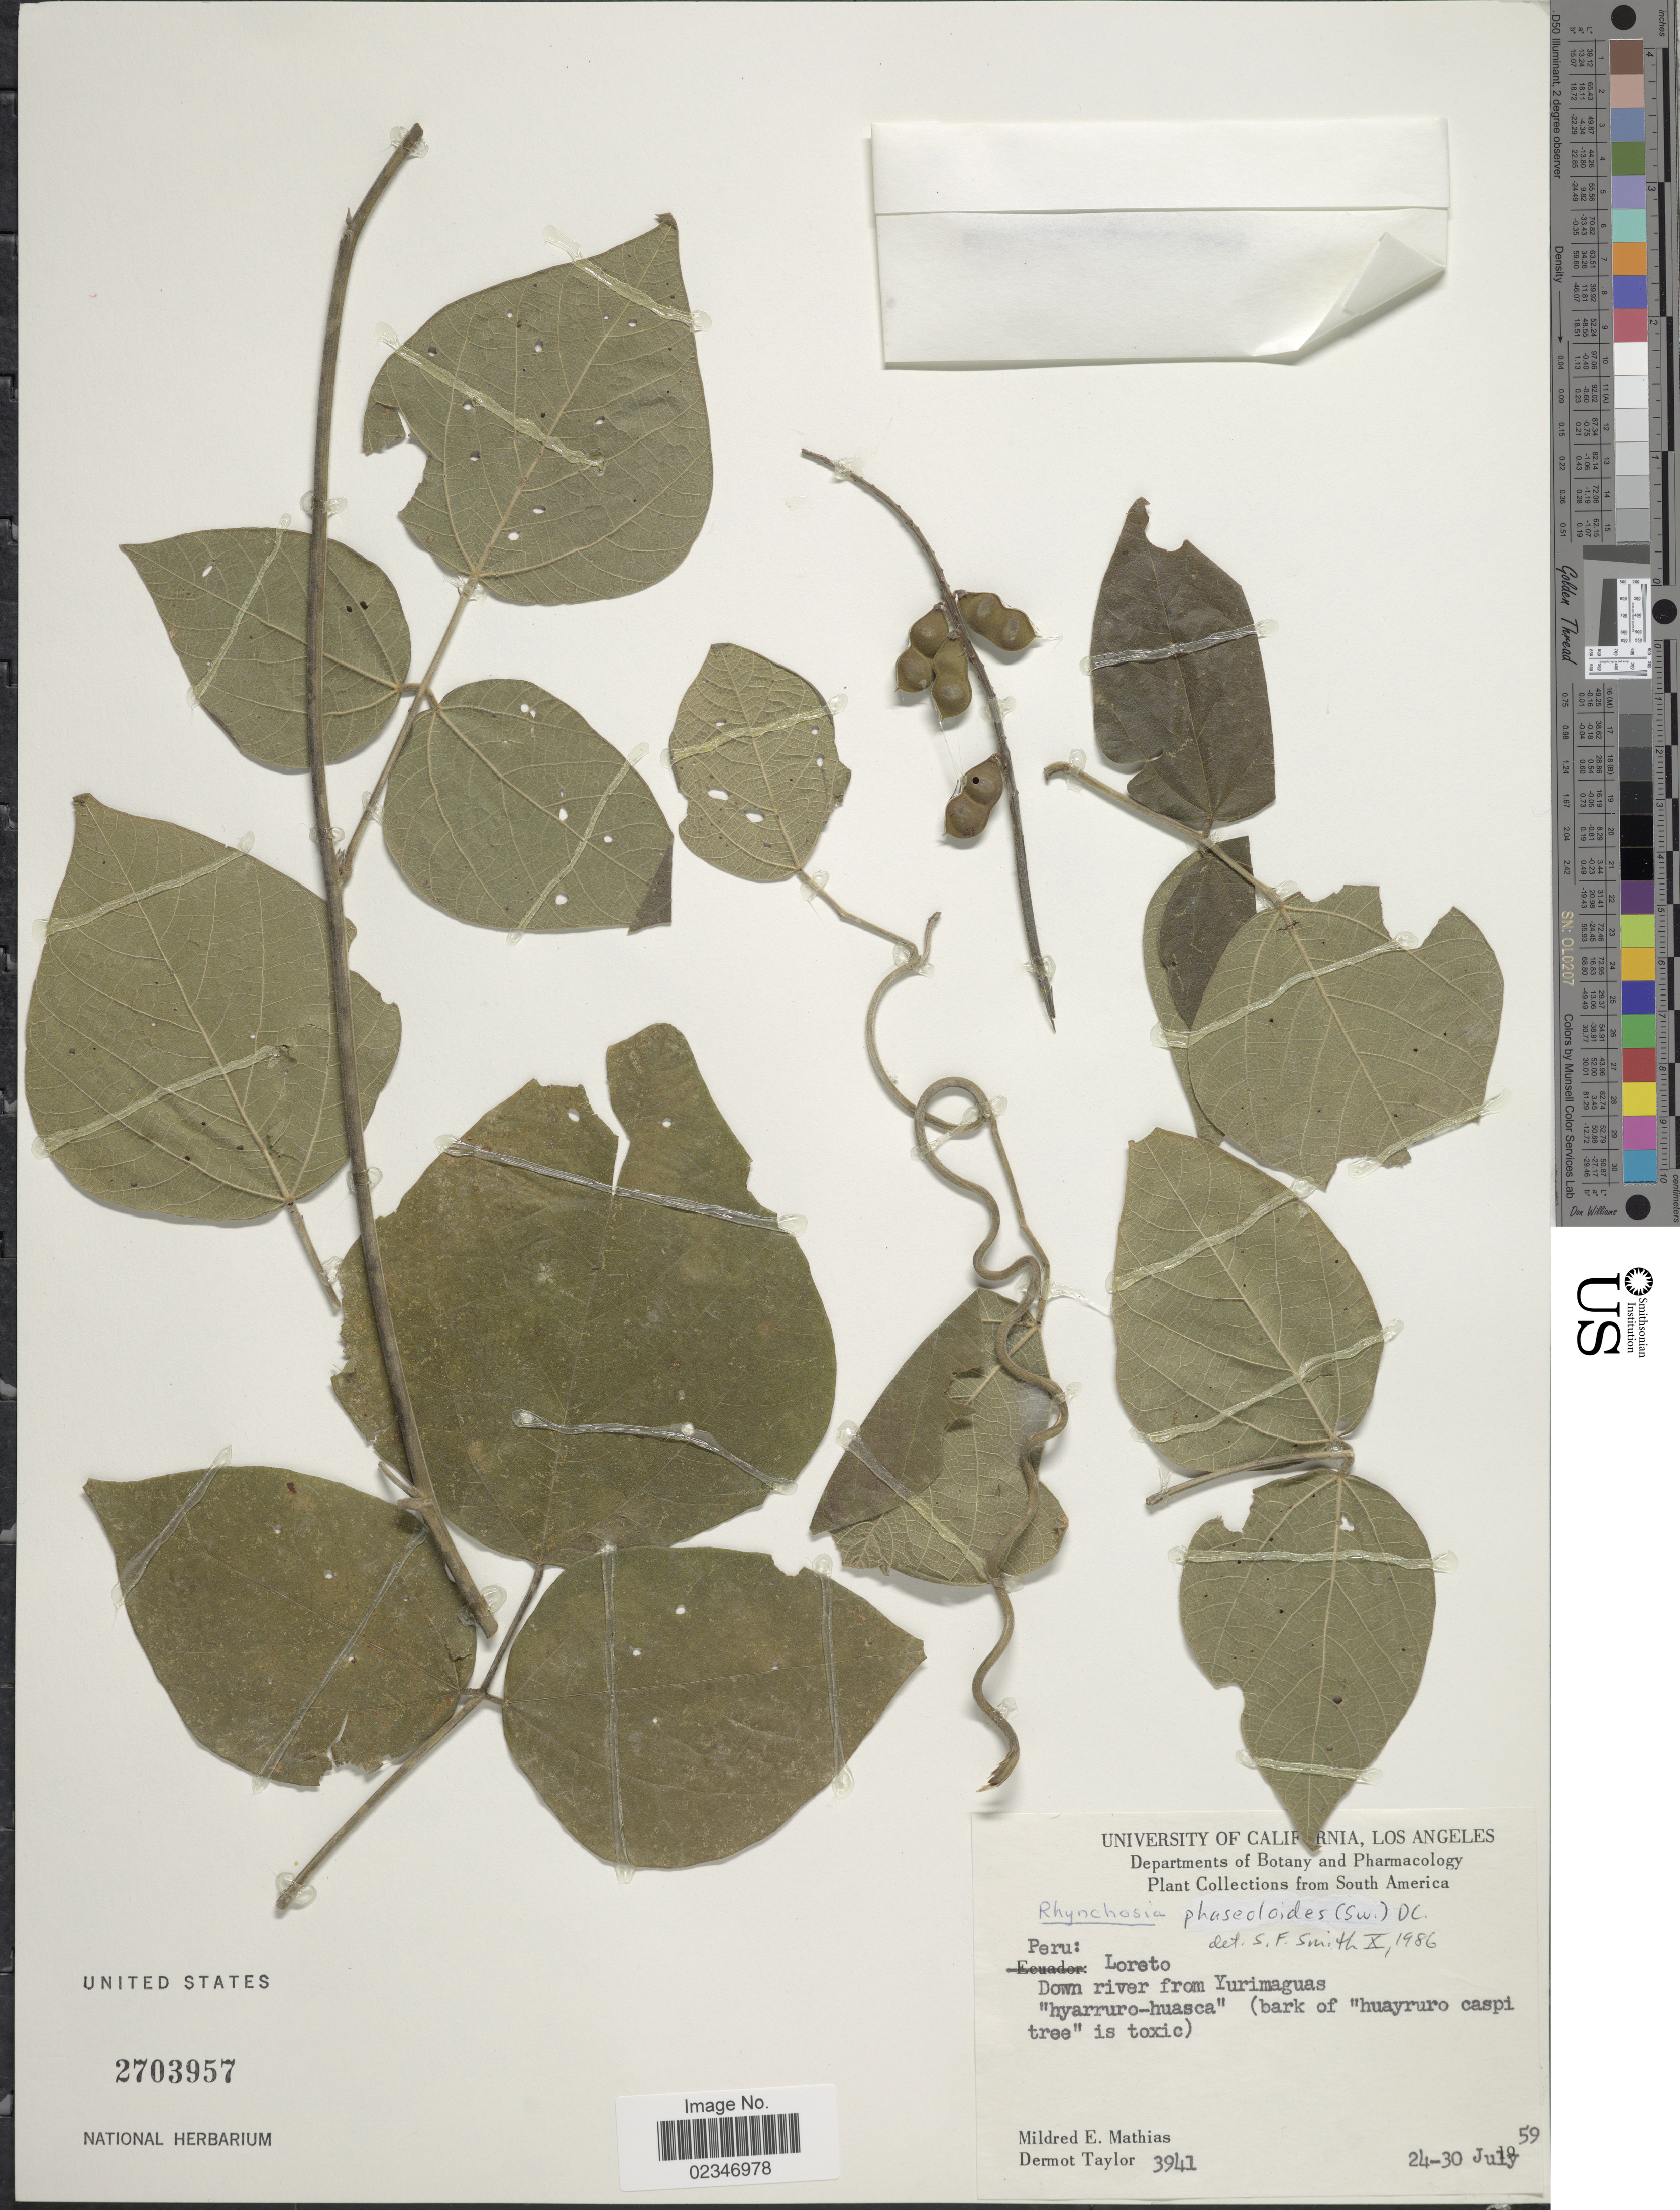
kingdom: Plantae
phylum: Tracheophyta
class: Magnoliopsida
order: Fabales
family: Fabaceae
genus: Rhynchosia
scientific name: Rhynchosia phaseoloides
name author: (Sw.) DC.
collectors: M. E. Mathias & D. Taylor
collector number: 3941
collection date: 1959-07-24/1959-07-30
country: Peru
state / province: Loreto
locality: Down river from Yurimaguas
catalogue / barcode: US 2703957